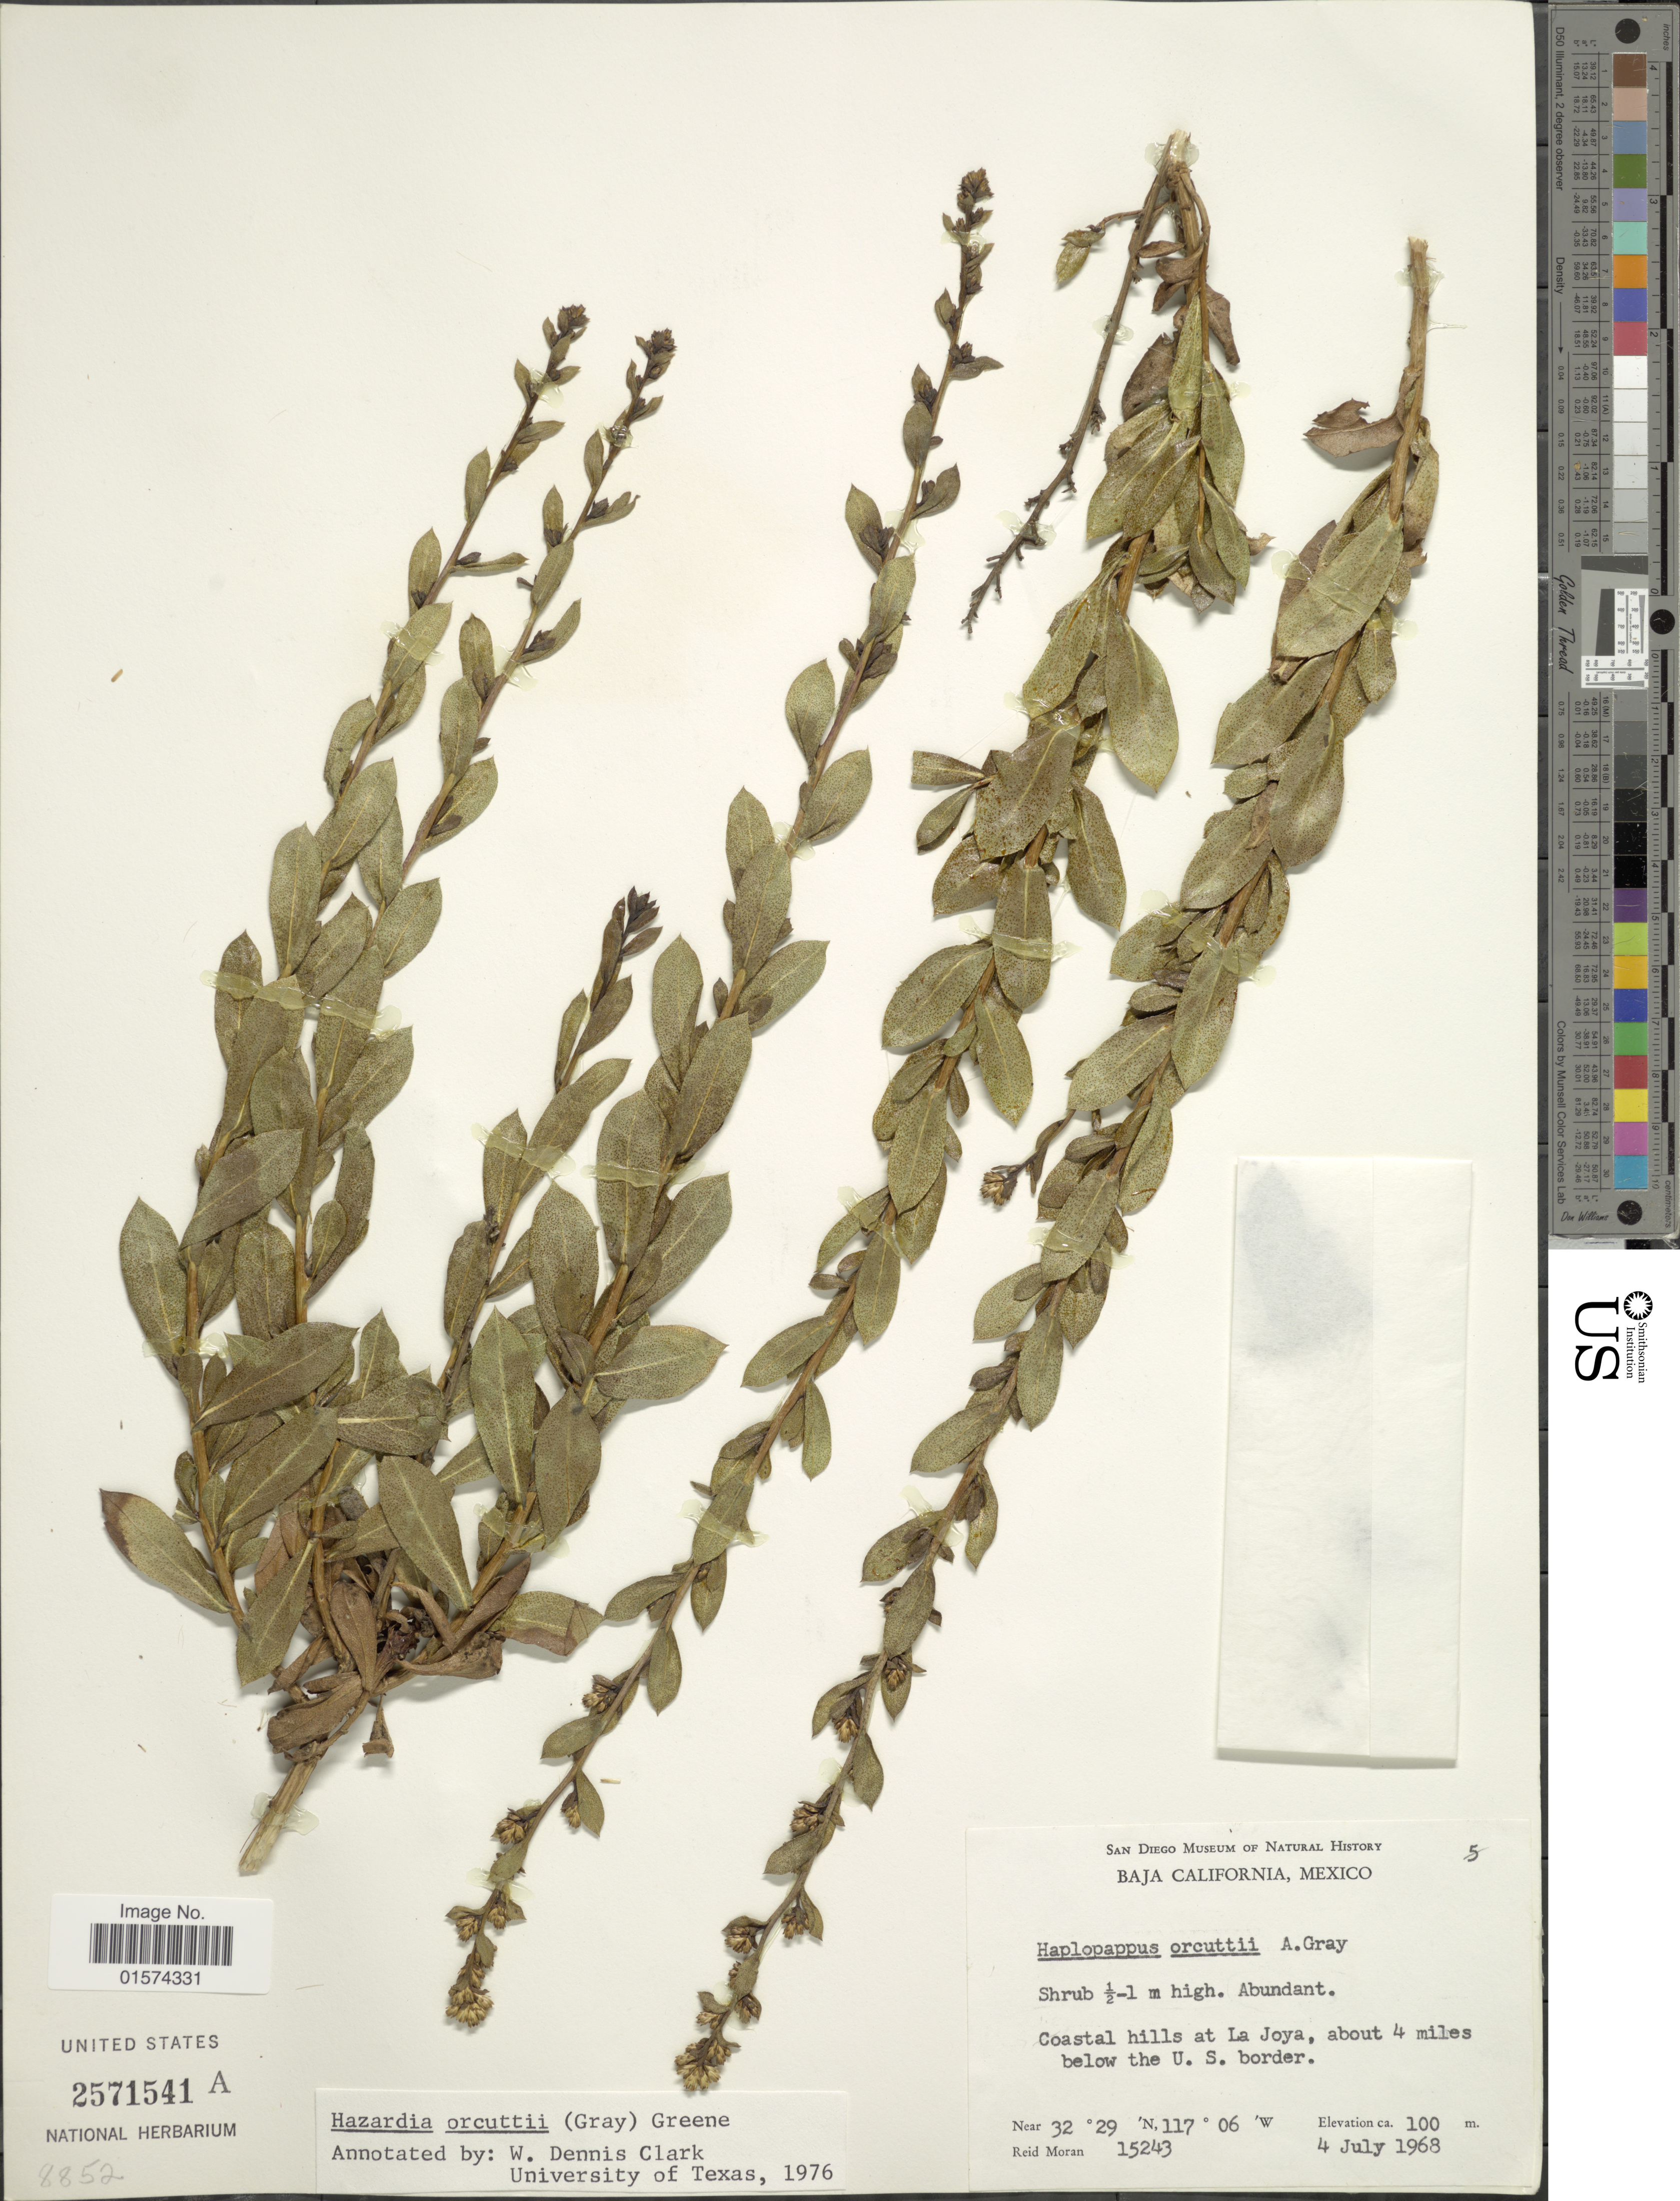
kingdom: Plantae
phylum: Tracheophyta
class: Magnoliopsida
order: Asterales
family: Asteraceae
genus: Hazardia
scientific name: Hazardia orcuttii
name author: (A. Gray) Greene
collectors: R. V. Moran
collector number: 15243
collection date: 1968-07-04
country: Mexico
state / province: Baja California Sur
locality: Coastal hills at La Joya, about 4 miles below the U.S. border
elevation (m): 100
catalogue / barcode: US 2571541A